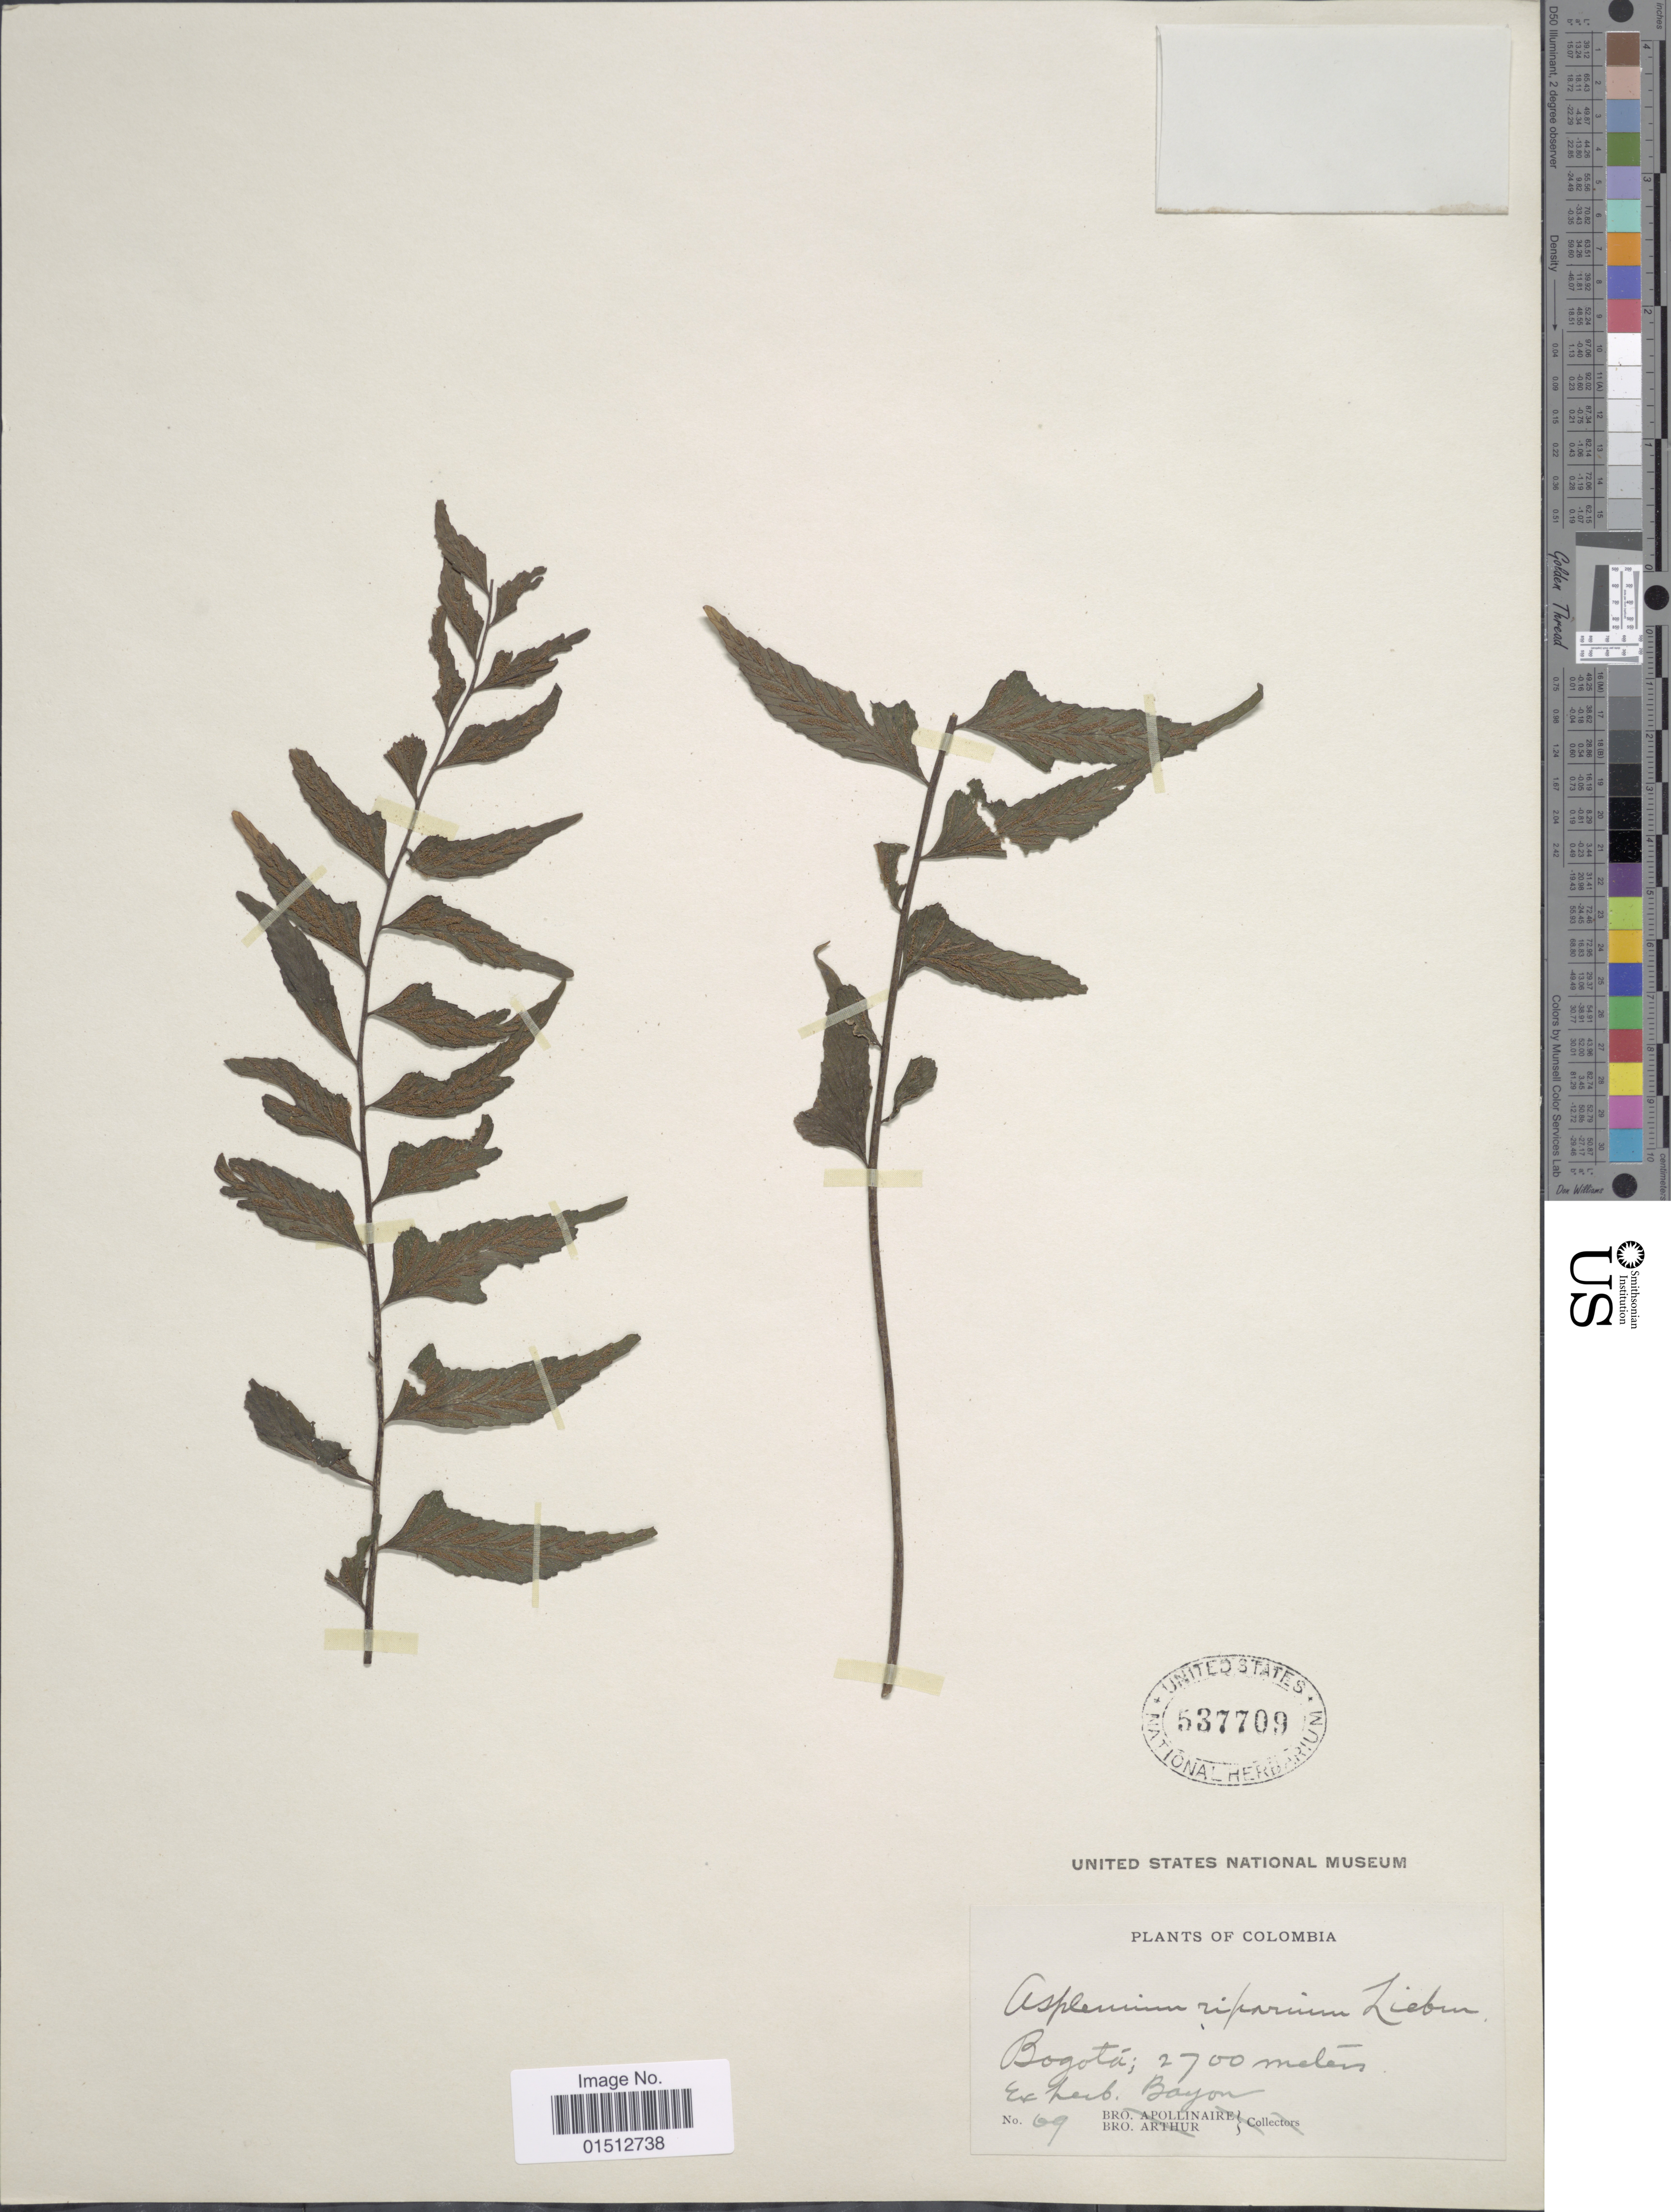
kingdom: Plantae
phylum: Tracheophyta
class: Polypodiopsida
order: Polypodiales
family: Aspleniaceae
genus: Asplenium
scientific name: Asplenium riparium Brack., nom. illeg.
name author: Brack. in Wilkes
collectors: E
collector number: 69*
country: Colombia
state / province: Bogota D.C.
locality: Colombia, Bogota.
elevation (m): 2700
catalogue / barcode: US 537709